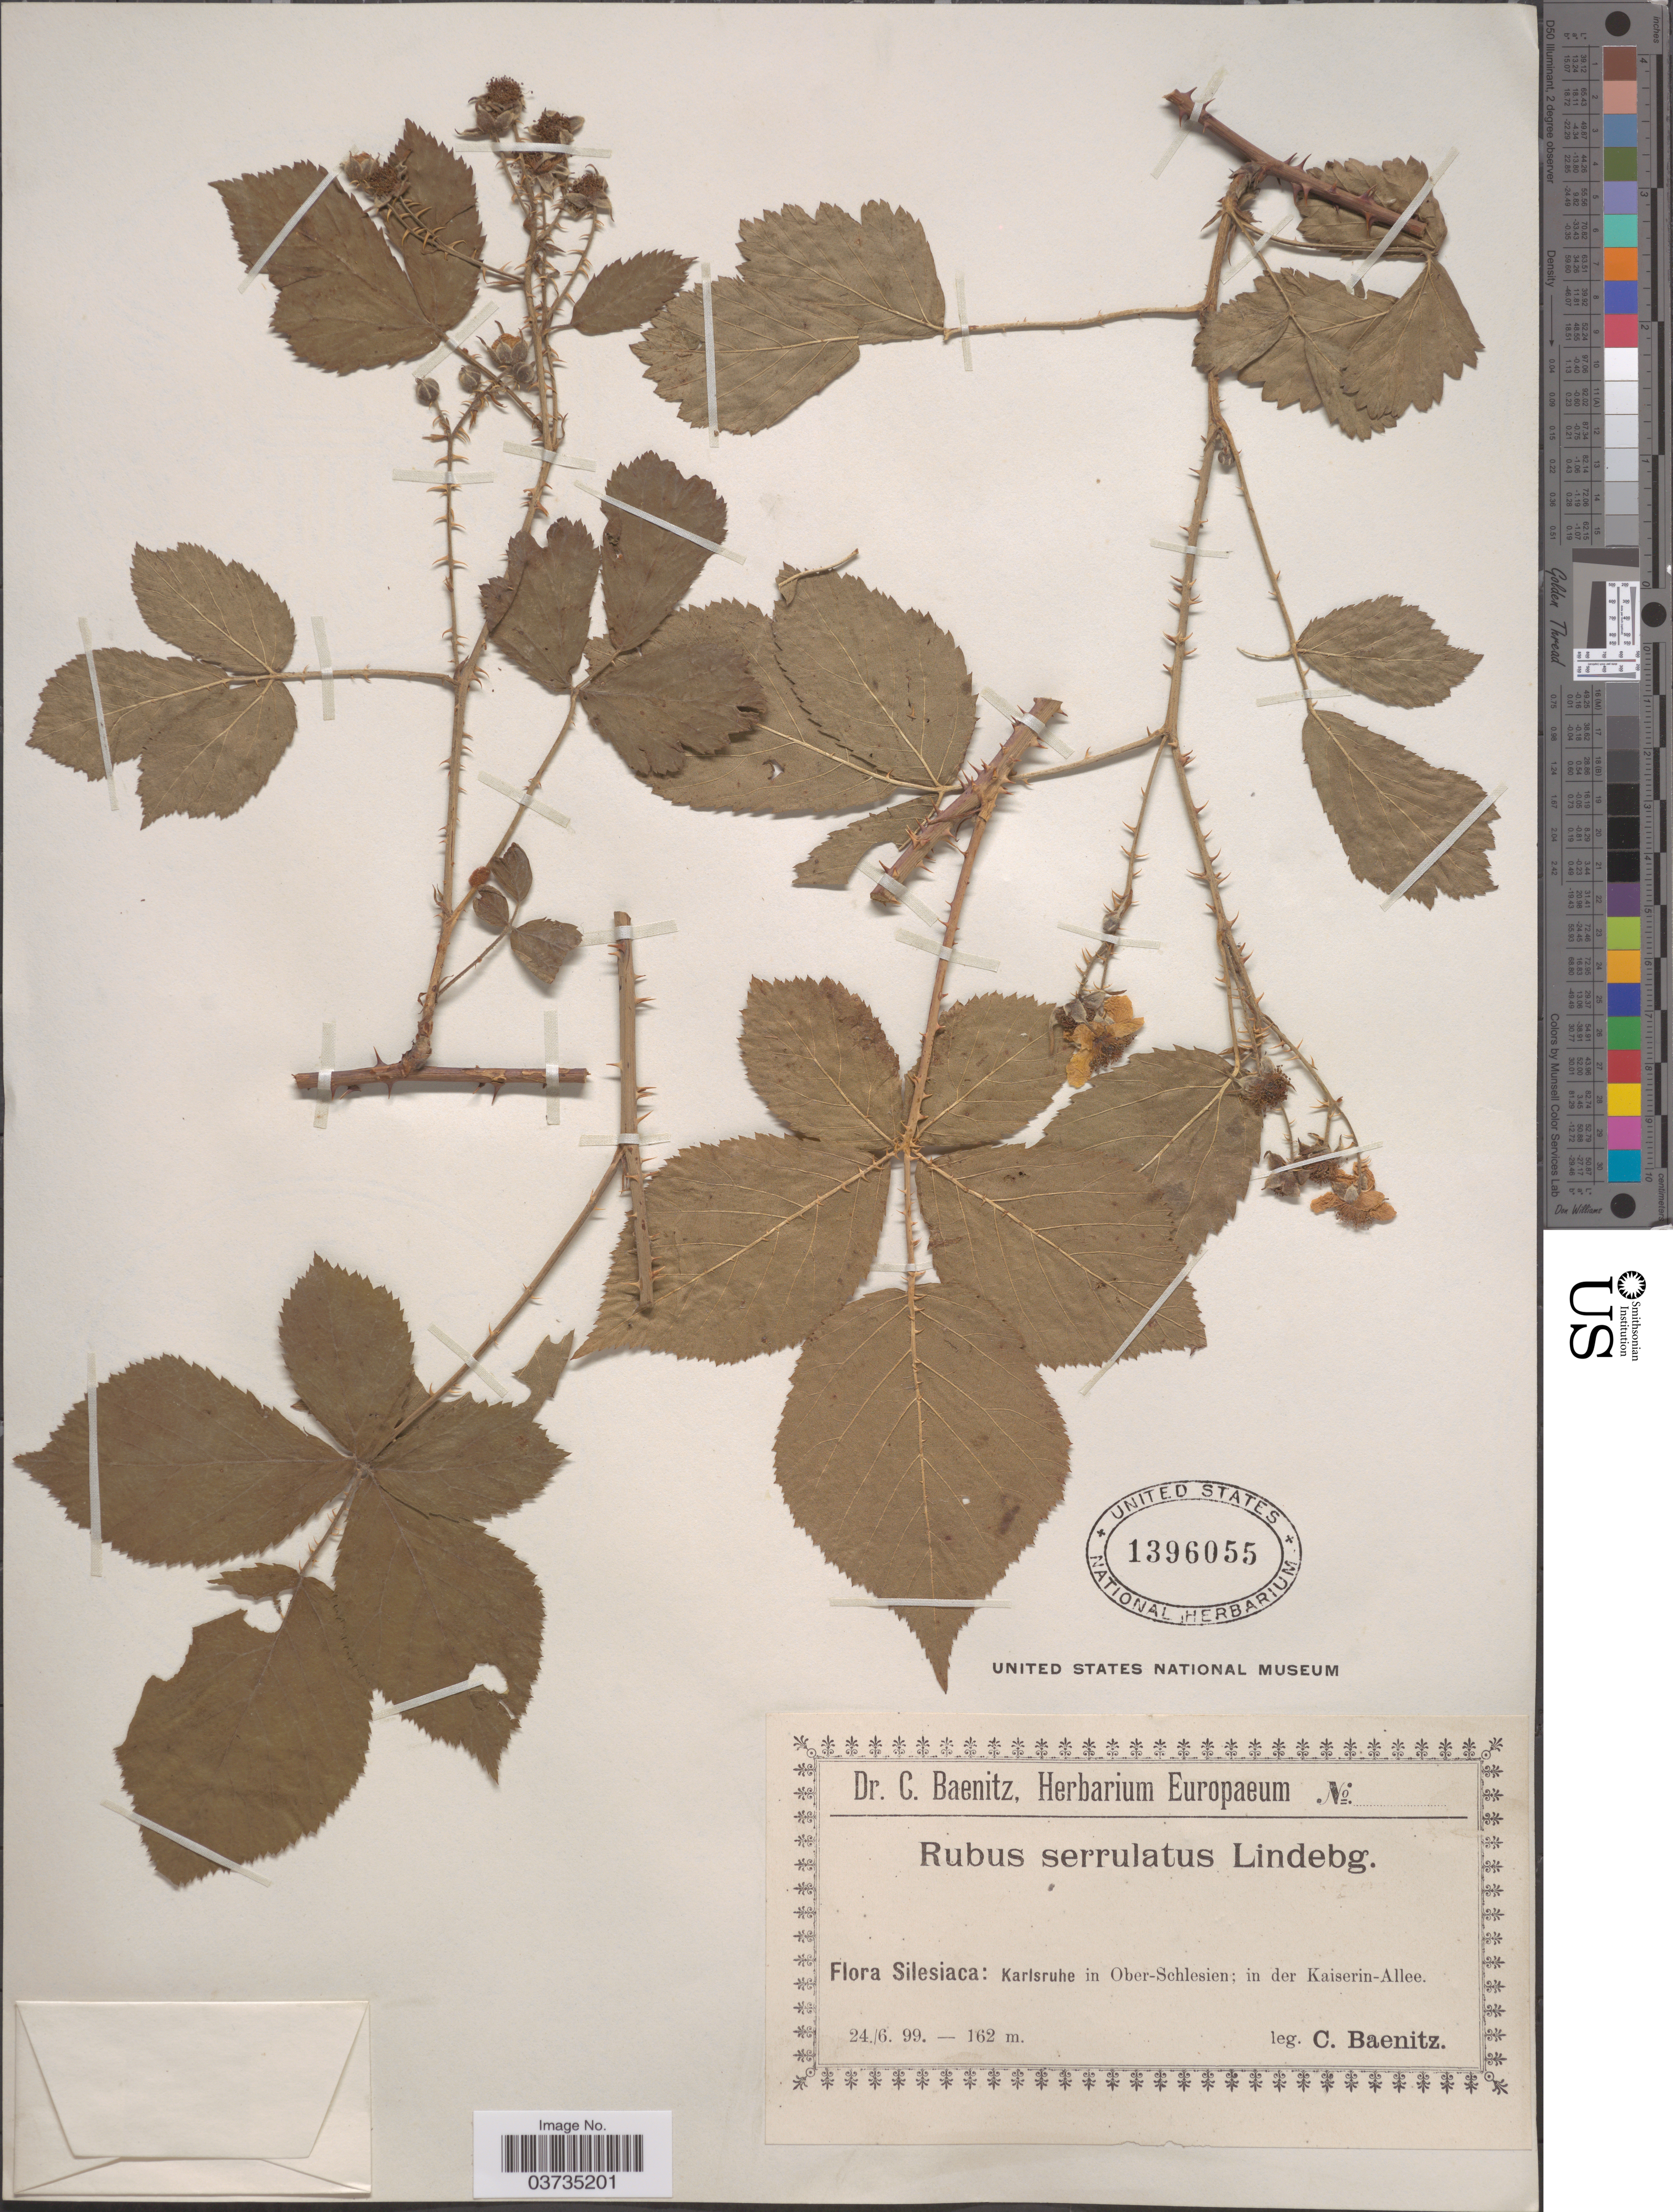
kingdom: Plantae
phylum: Tracheophyta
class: Magnoliopsida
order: Rosales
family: Rosaceae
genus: Rubus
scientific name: Rubus serrulatus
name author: Lindeb.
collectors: C. G. Baenitz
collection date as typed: Transcribed d/m/y: 24/6/99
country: Poland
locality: Silesiaca: Karlsruhe in Ober-Schlesien; in der Kaiserin-Allee.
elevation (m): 162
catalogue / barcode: US 1396055